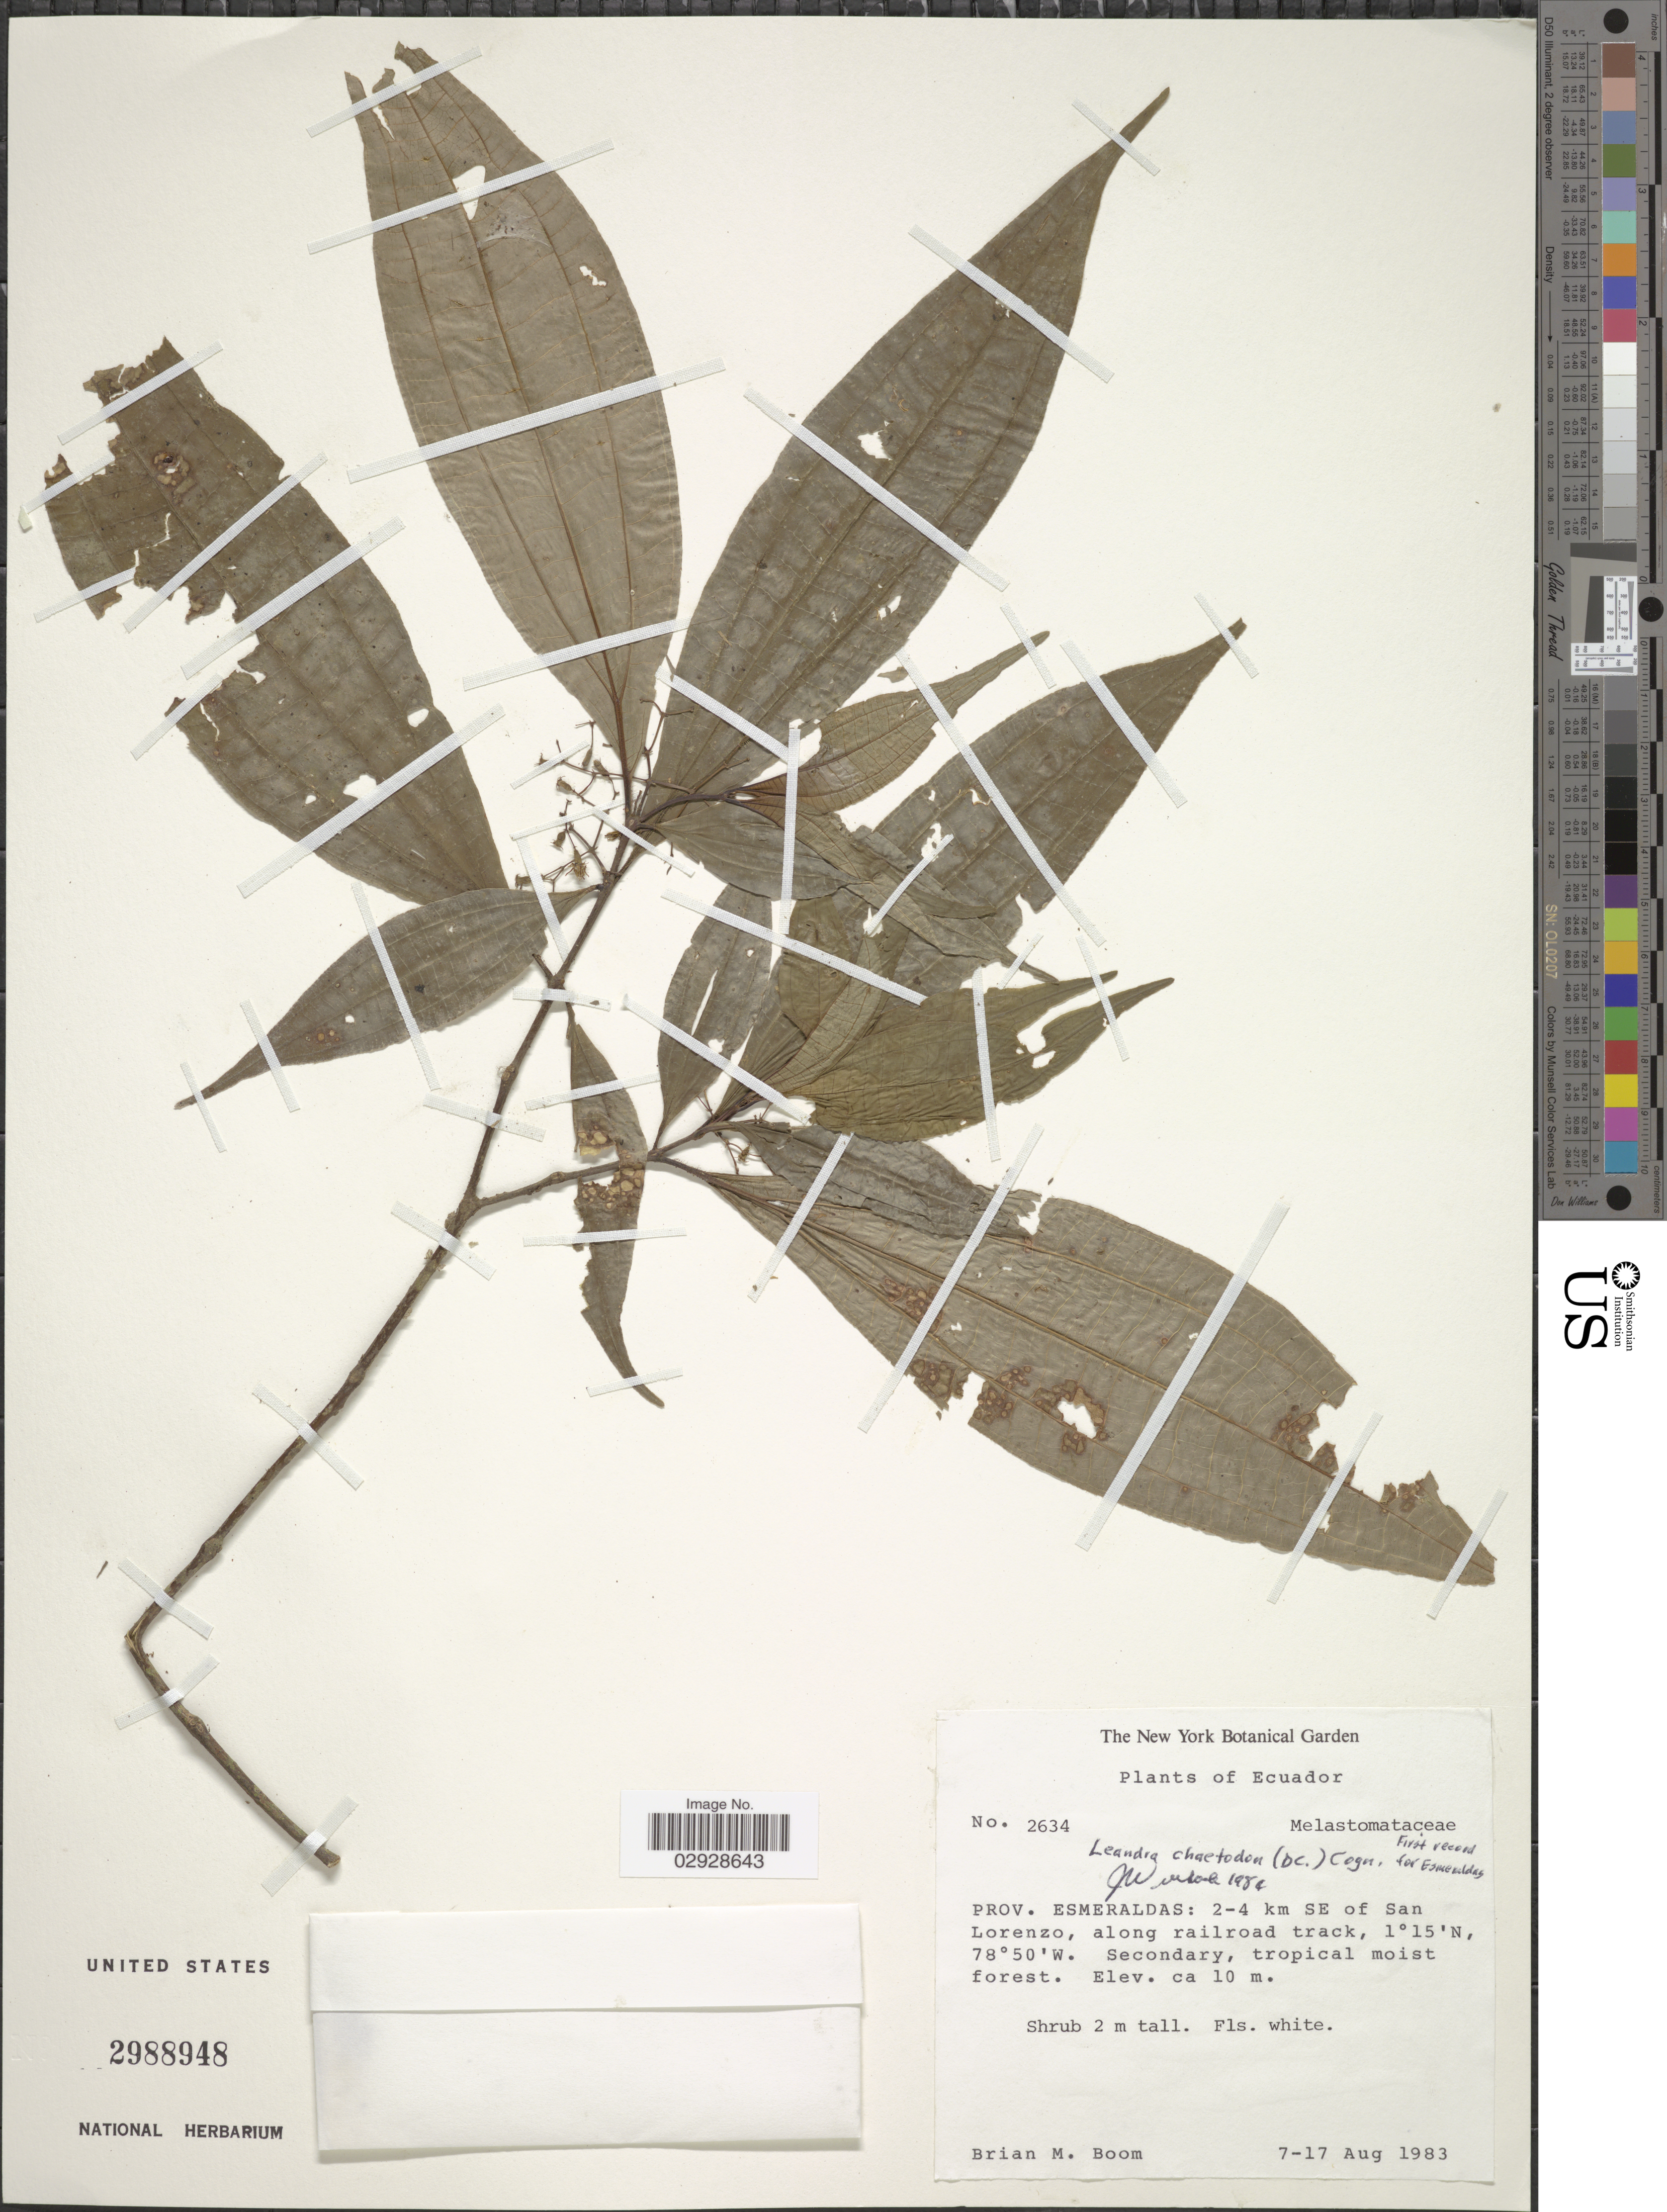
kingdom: Plantae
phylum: Tracheophyta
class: Magnoliopsida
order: Myrtales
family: Melastomataceae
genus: Leandra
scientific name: Leandra chaetodon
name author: (DC.) Cogn.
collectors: B. M. Boom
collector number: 2634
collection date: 1983-08-07/1983-08-17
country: Ecuador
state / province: Esmeraldas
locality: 2-4 km SE of San Lorenzo, along railroad track.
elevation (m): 10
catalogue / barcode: US 2988948